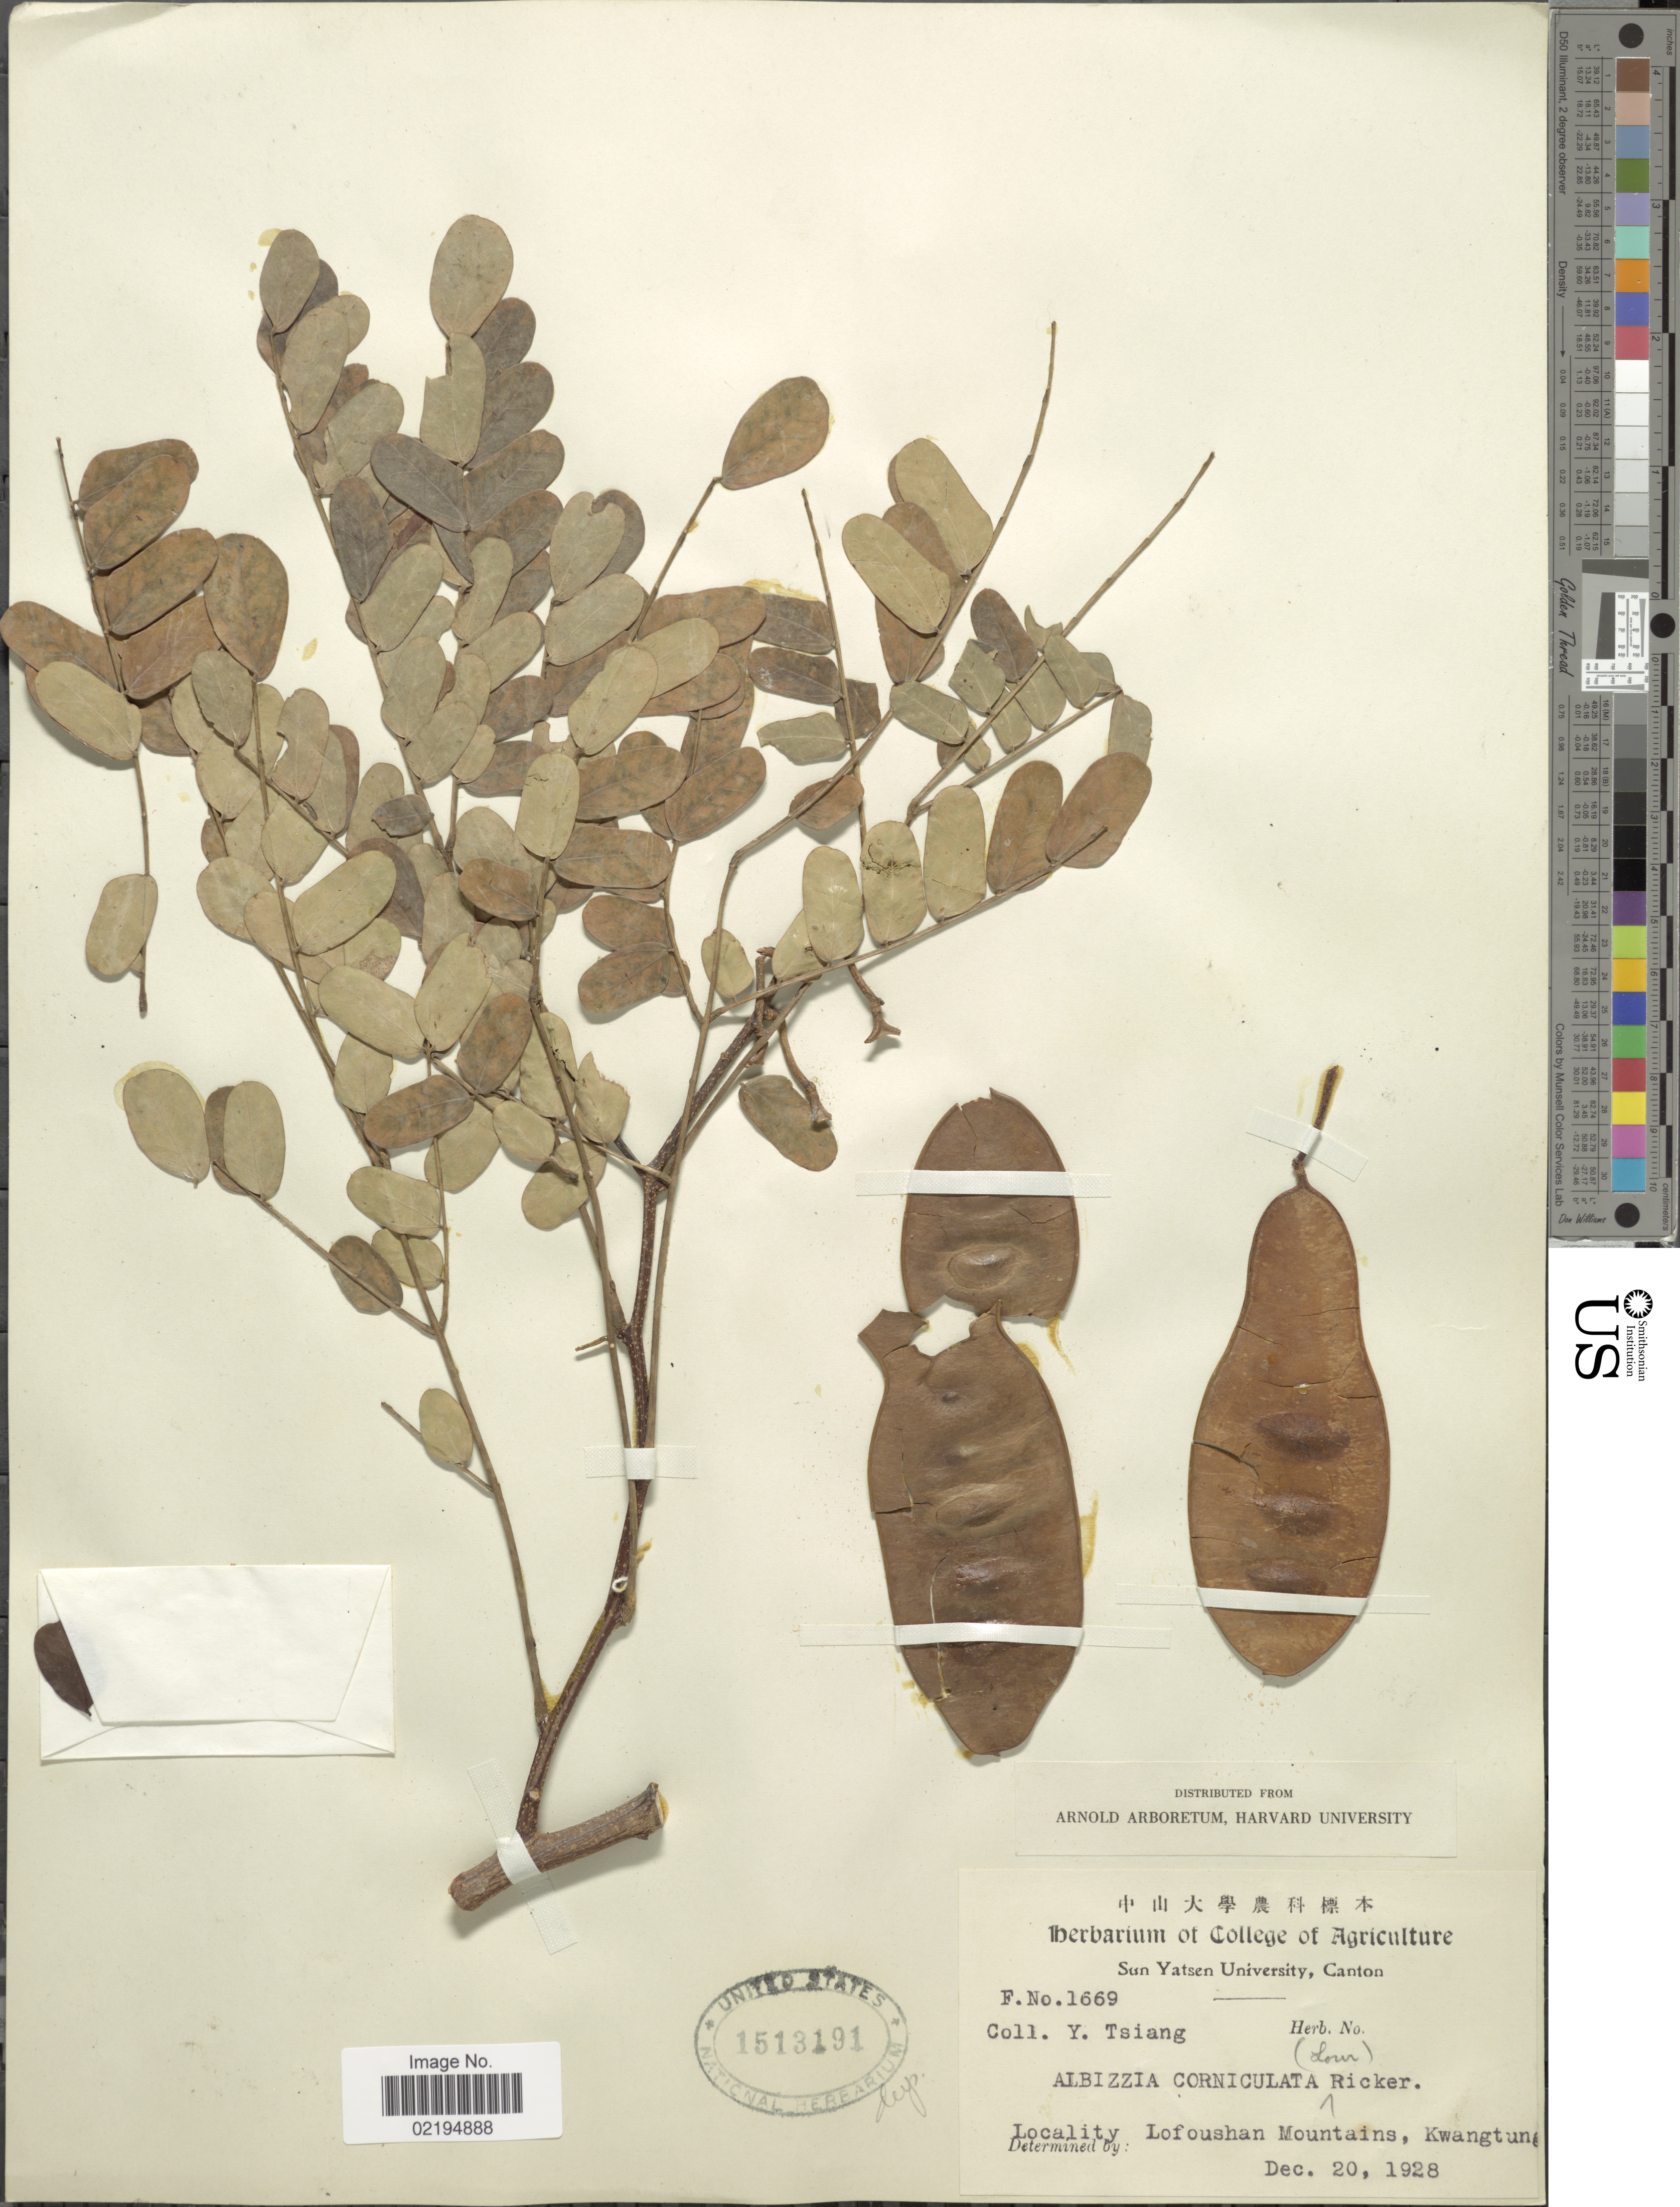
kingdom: Plantae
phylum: Tracheophyta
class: Magnoliopsida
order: Fabales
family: Fabaceae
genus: Albizia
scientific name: Albizia corniculata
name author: (Lour.) Druce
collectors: Y. Tsiang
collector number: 1669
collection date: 1928-12-20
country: China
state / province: Guangdong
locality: Lofoushan Mountains, Kwangtung.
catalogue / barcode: US 1513191